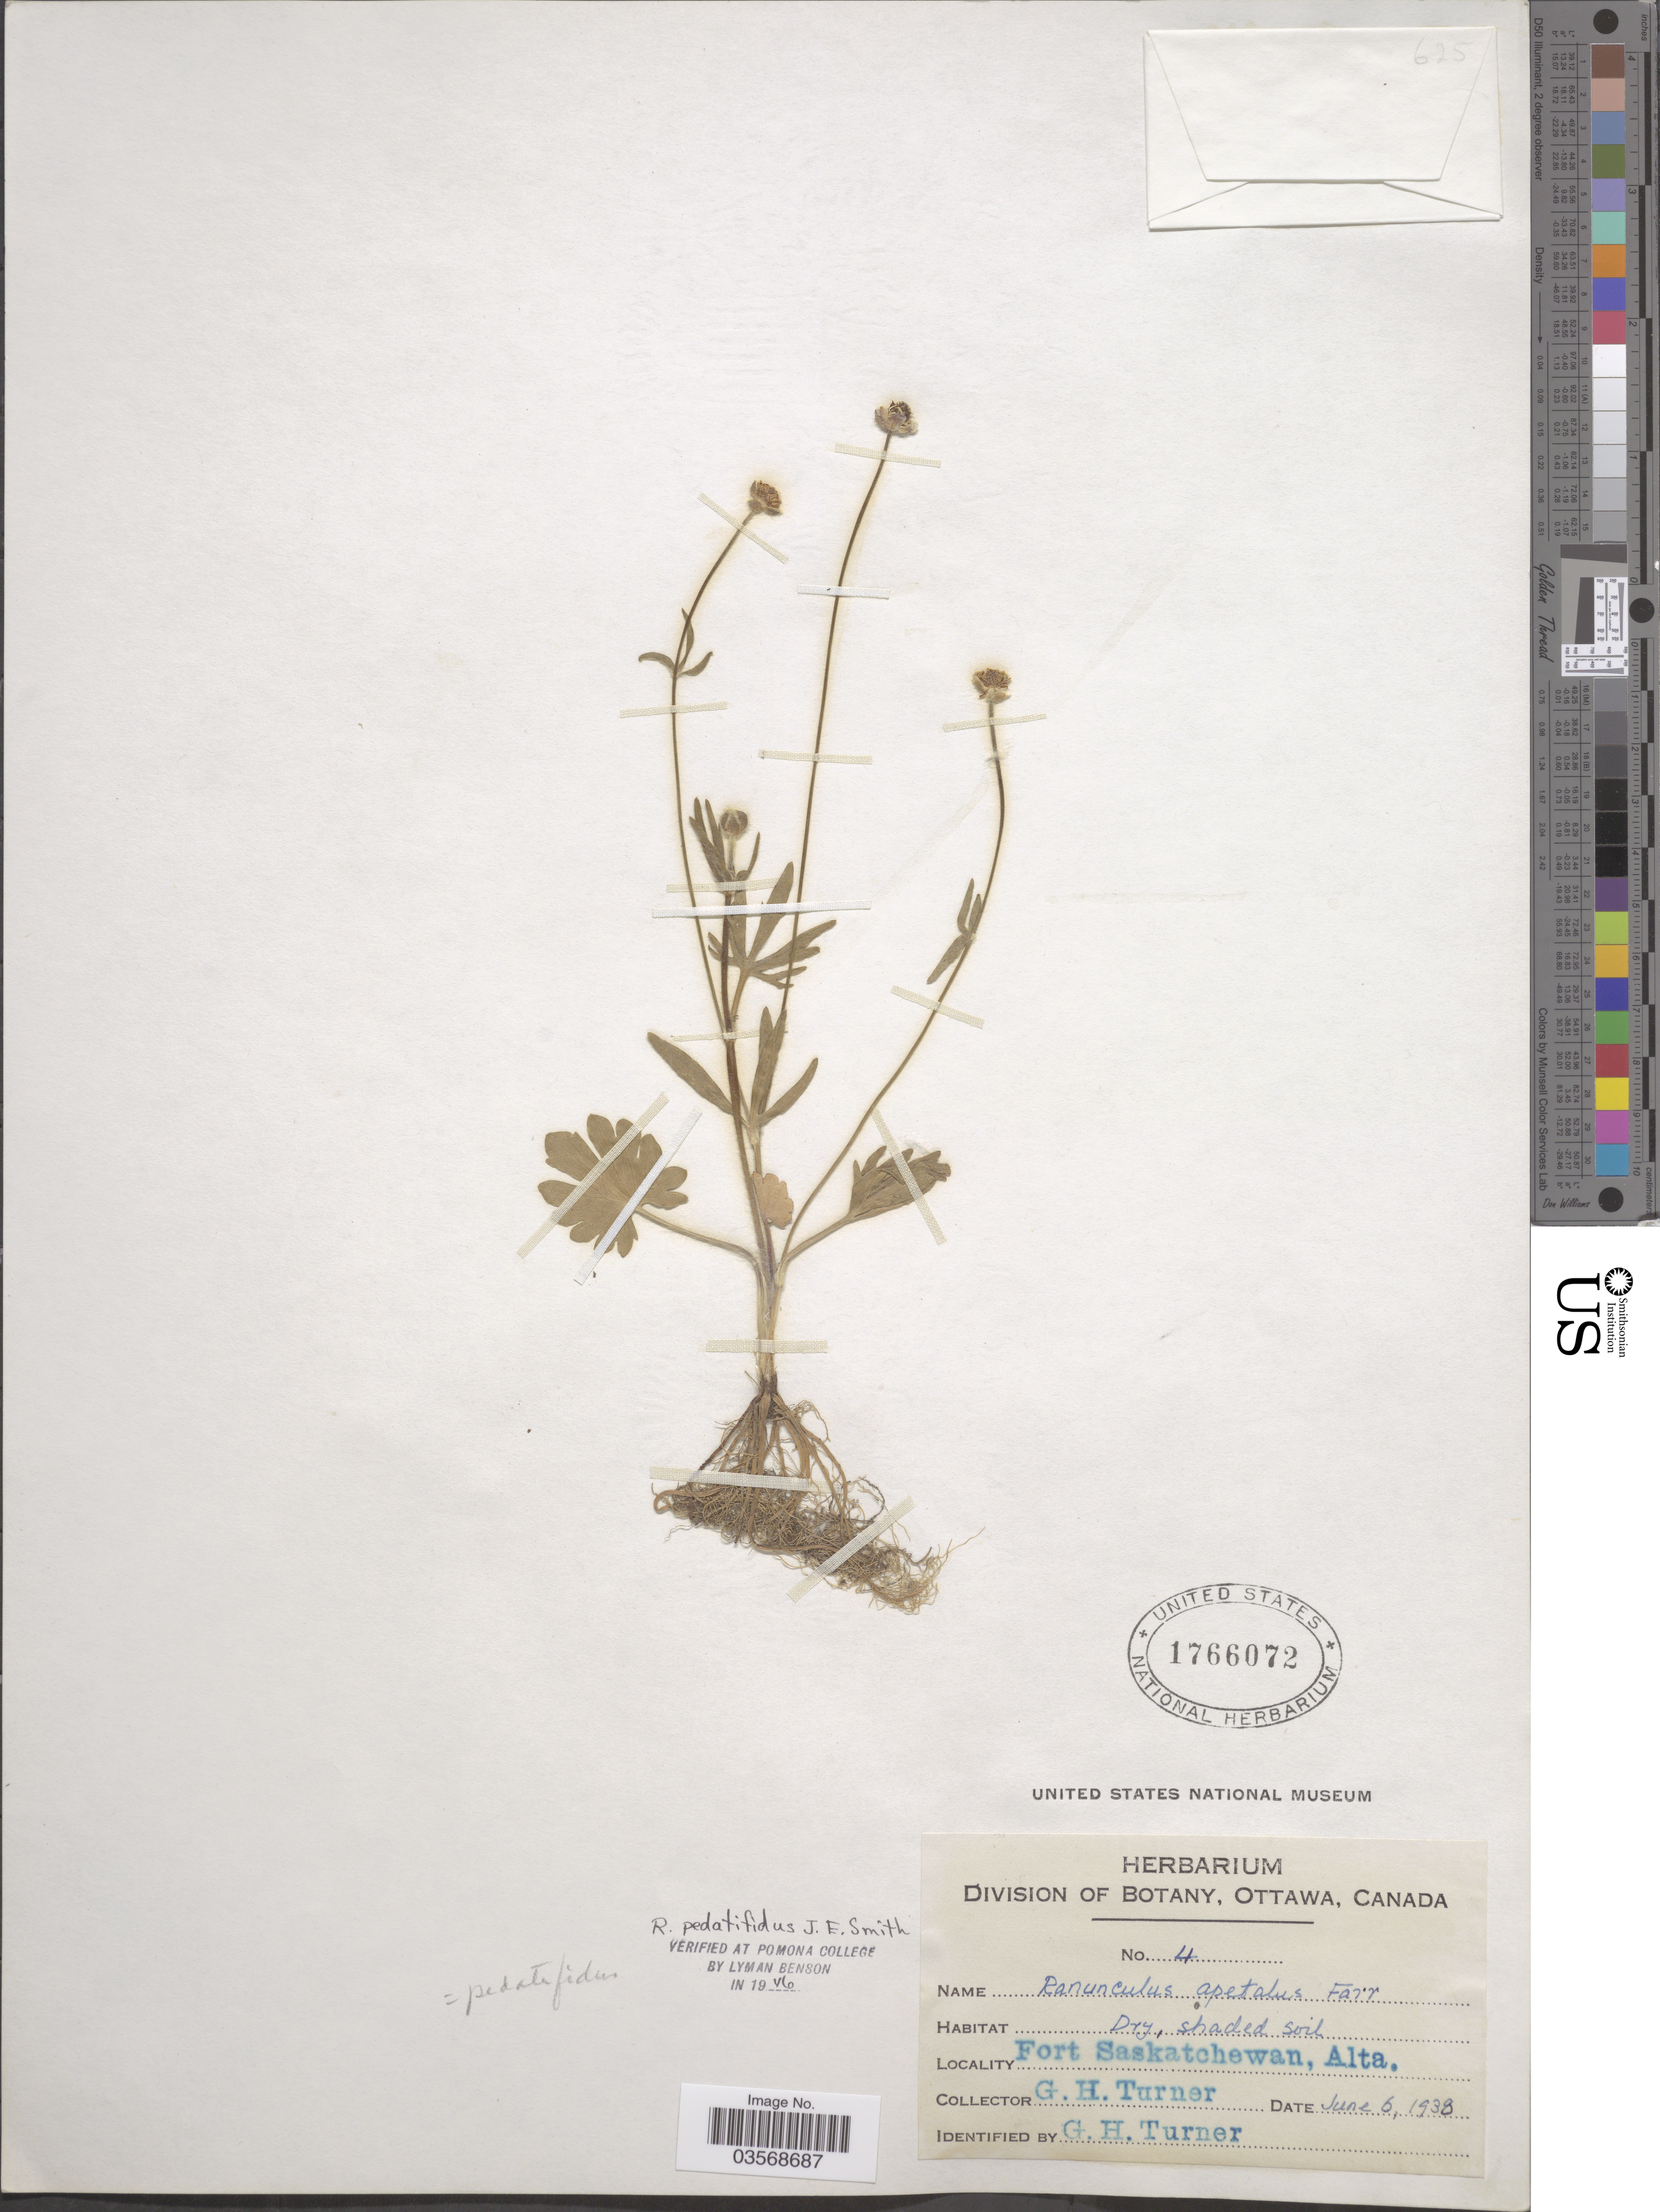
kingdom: Plantae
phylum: Tracheophyta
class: Magnoliopsida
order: Ranunculales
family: Ranunculaceae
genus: Ranunculus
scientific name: Ranunculus pedatifidus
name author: Sm.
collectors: G. H. Turner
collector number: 4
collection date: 1938-06-06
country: Canada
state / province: Alberta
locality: Fort Saskatchewan, Alta.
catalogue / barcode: US 1766072